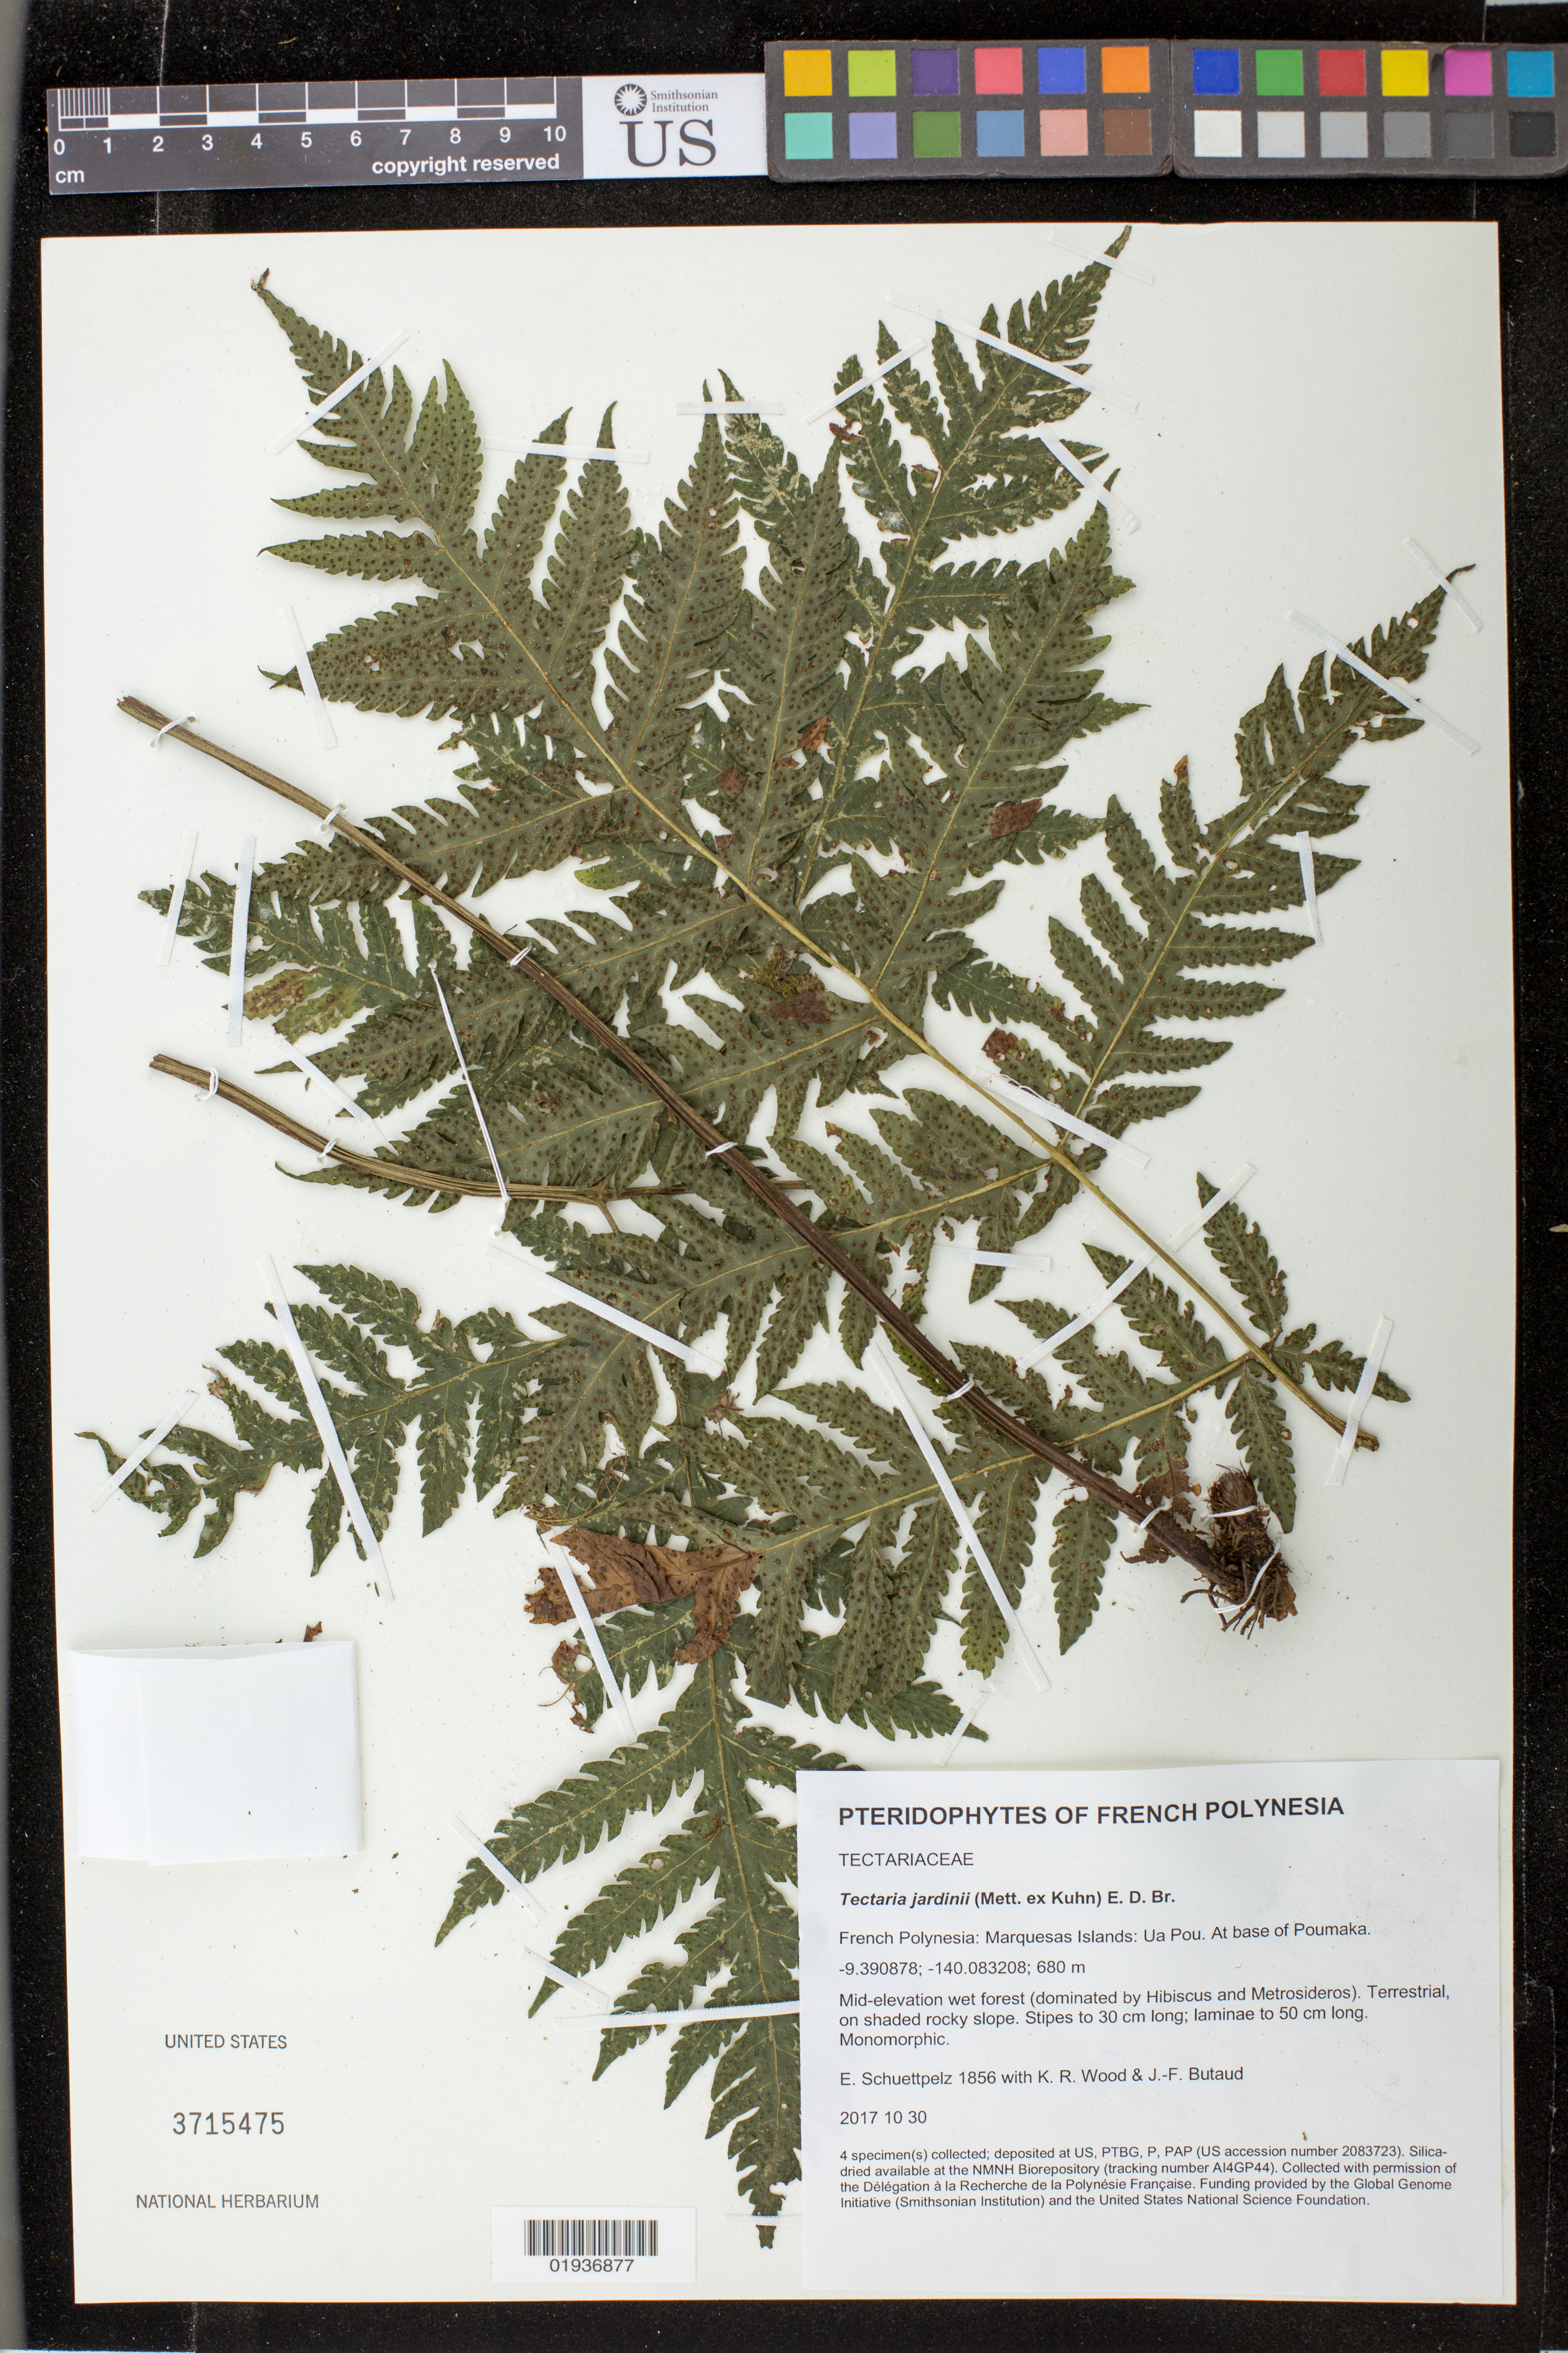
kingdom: Plantae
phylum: Tracheophyta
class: Polypodiopsida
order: Polypodiales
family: Tectariaceae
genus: Tectaria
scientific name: Tectaria jardinii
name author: (Mett. ex Kuhn) E.D. Br.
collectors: E. Schuettpelz, K. R. Wood & J. -F. Butaud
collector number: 1856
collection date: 2017-10-30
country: French Polynesia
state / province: Marquesas Islands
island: Ua Pou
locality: At base of Poumaka.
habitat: Mid-elevation wet forest (dominated by Hibiscus and Metrosideros).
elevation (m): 680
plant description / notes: Collected with permission of the Délégation à la Recherche de la Polynésie Française. Funding provided by the Global Genome Initiative (Smithsonian Institution) and the United States National Science Foundation. Silica dried tissue stored at AI4GP44 in the NMNH Biorepository, Smithsonian Institution.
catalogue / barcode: US 3715475